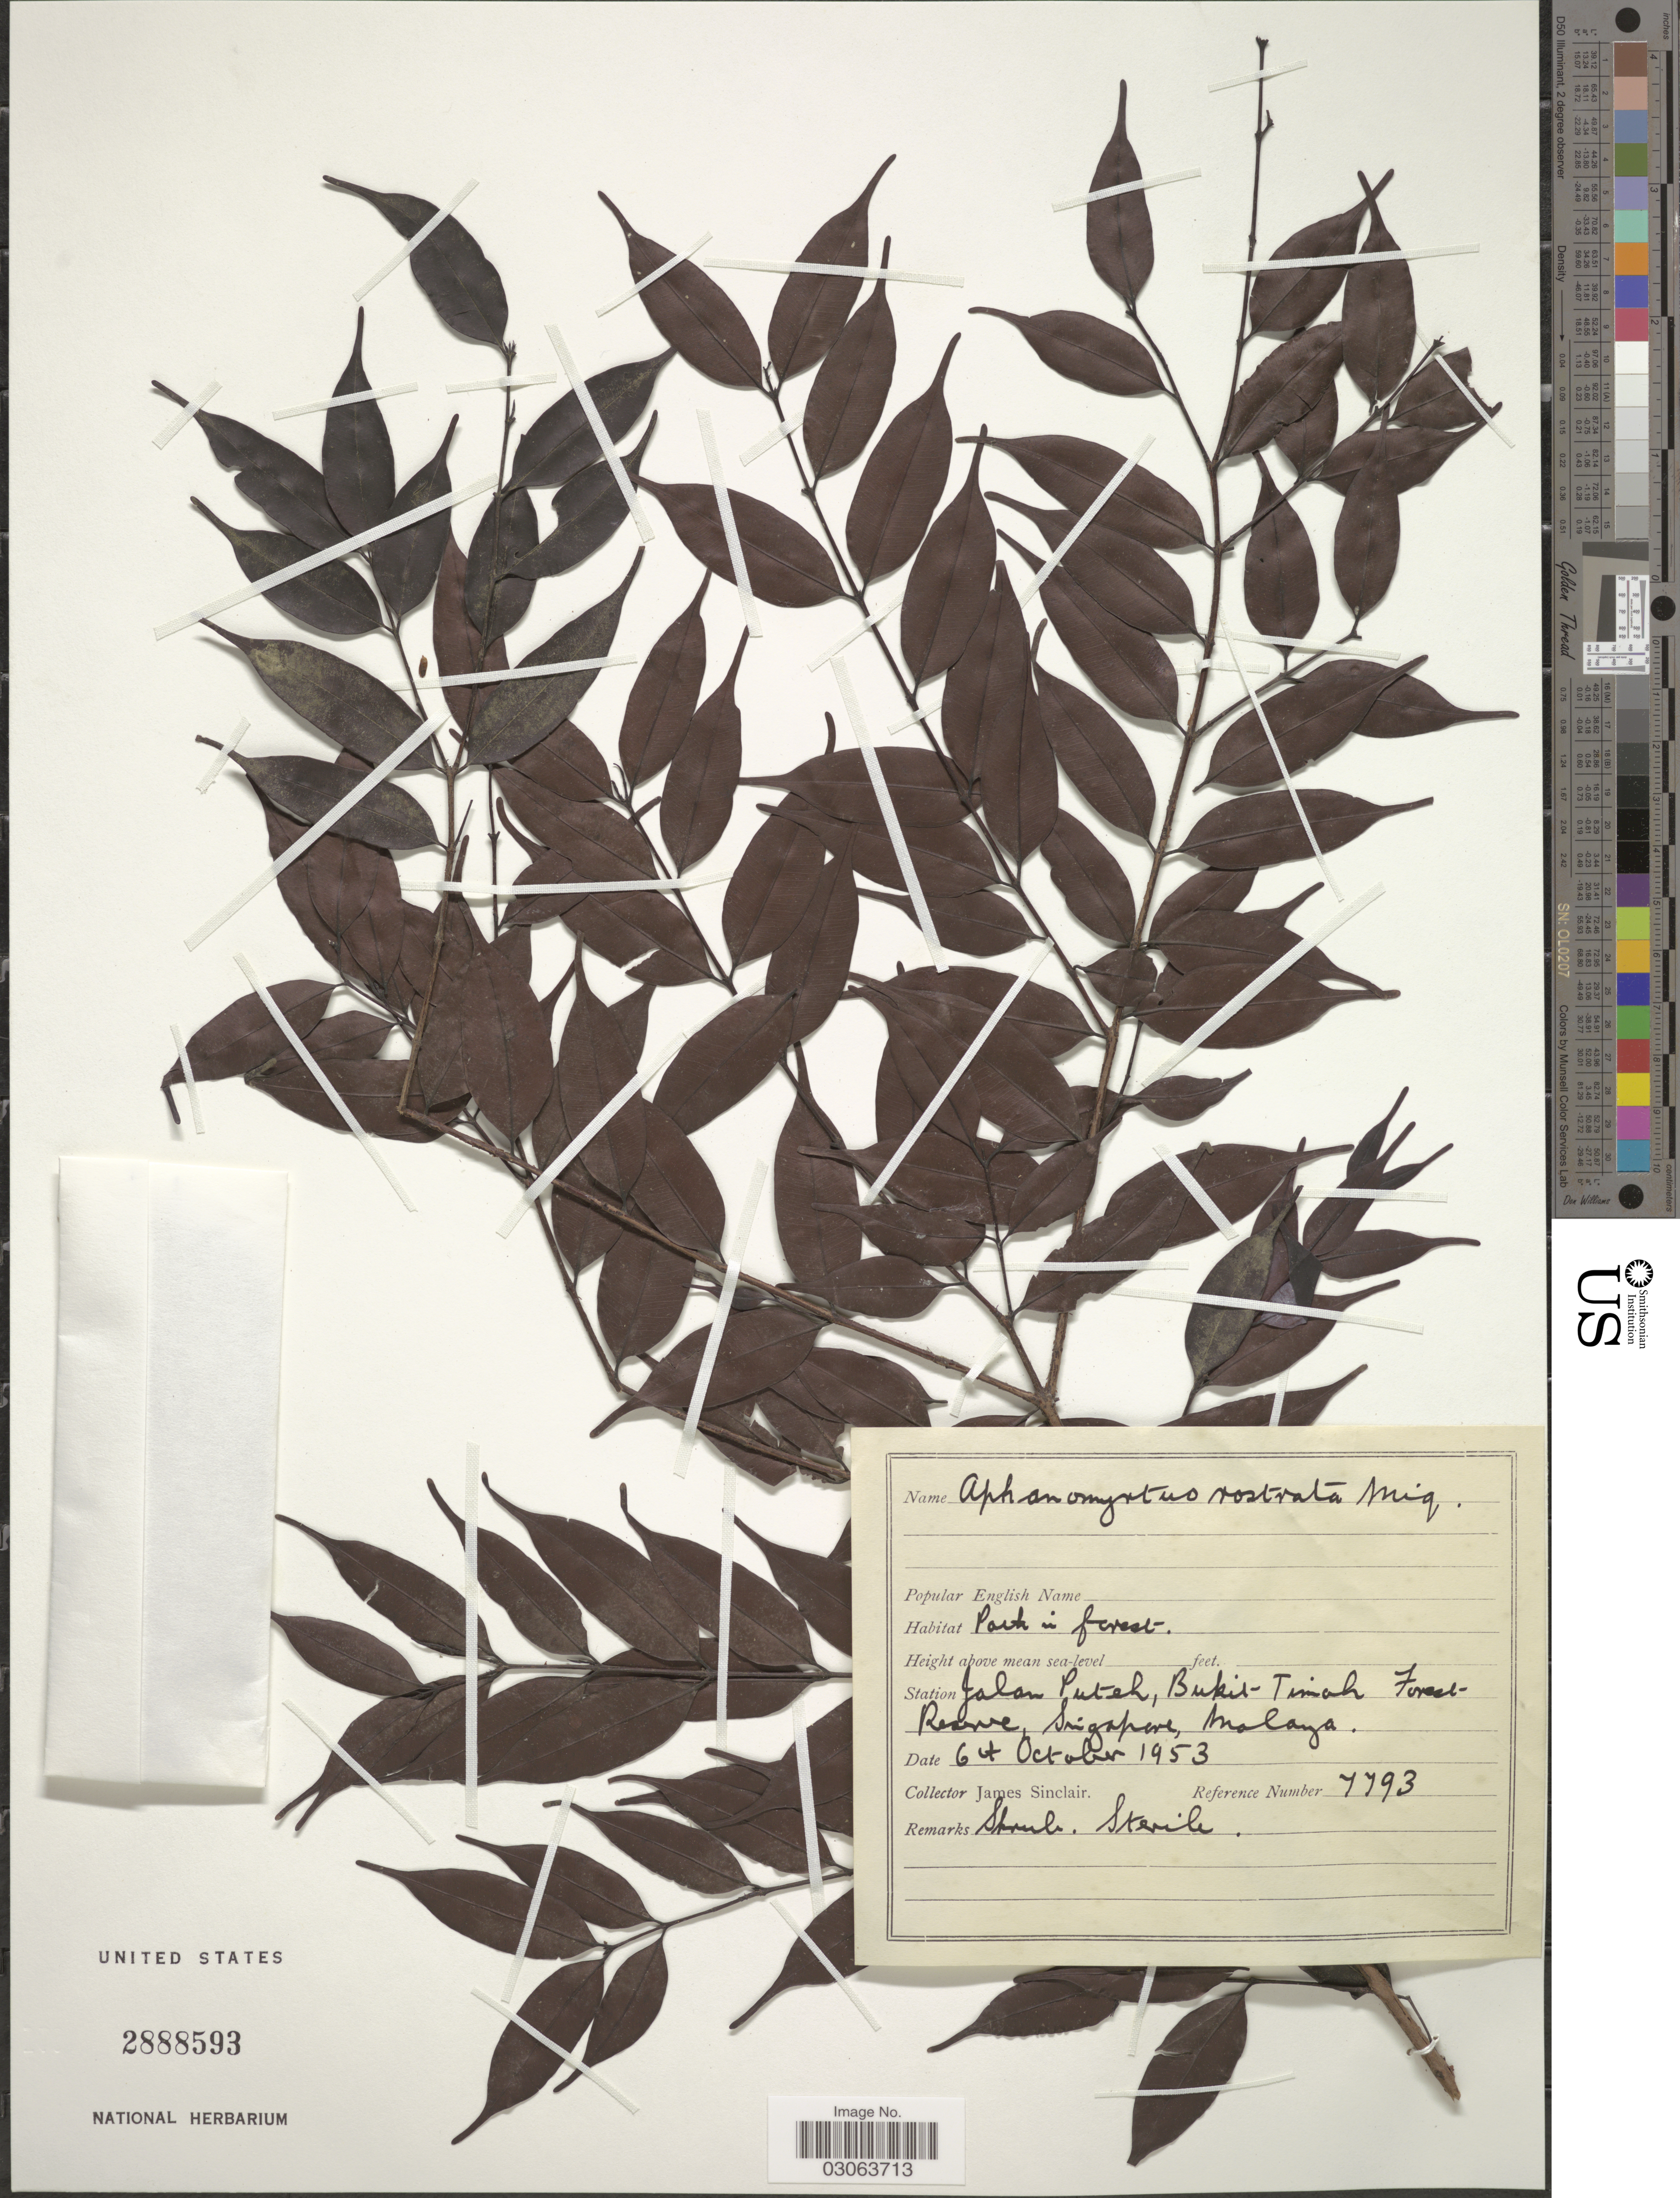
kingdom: Plantae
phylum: Tracheophyta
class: Magnoliopsida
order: Myrtales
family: Myrtaceae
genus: Syzygium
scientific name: Syzygium singaporense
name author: (King) Airy Shaw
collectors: J. Sinclair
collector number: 7793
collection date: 1953-10-06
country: Singapore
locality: Station Jalan Puteh, Bukit Timah Forest Reserve, Malaya.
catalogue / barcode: US 2888593